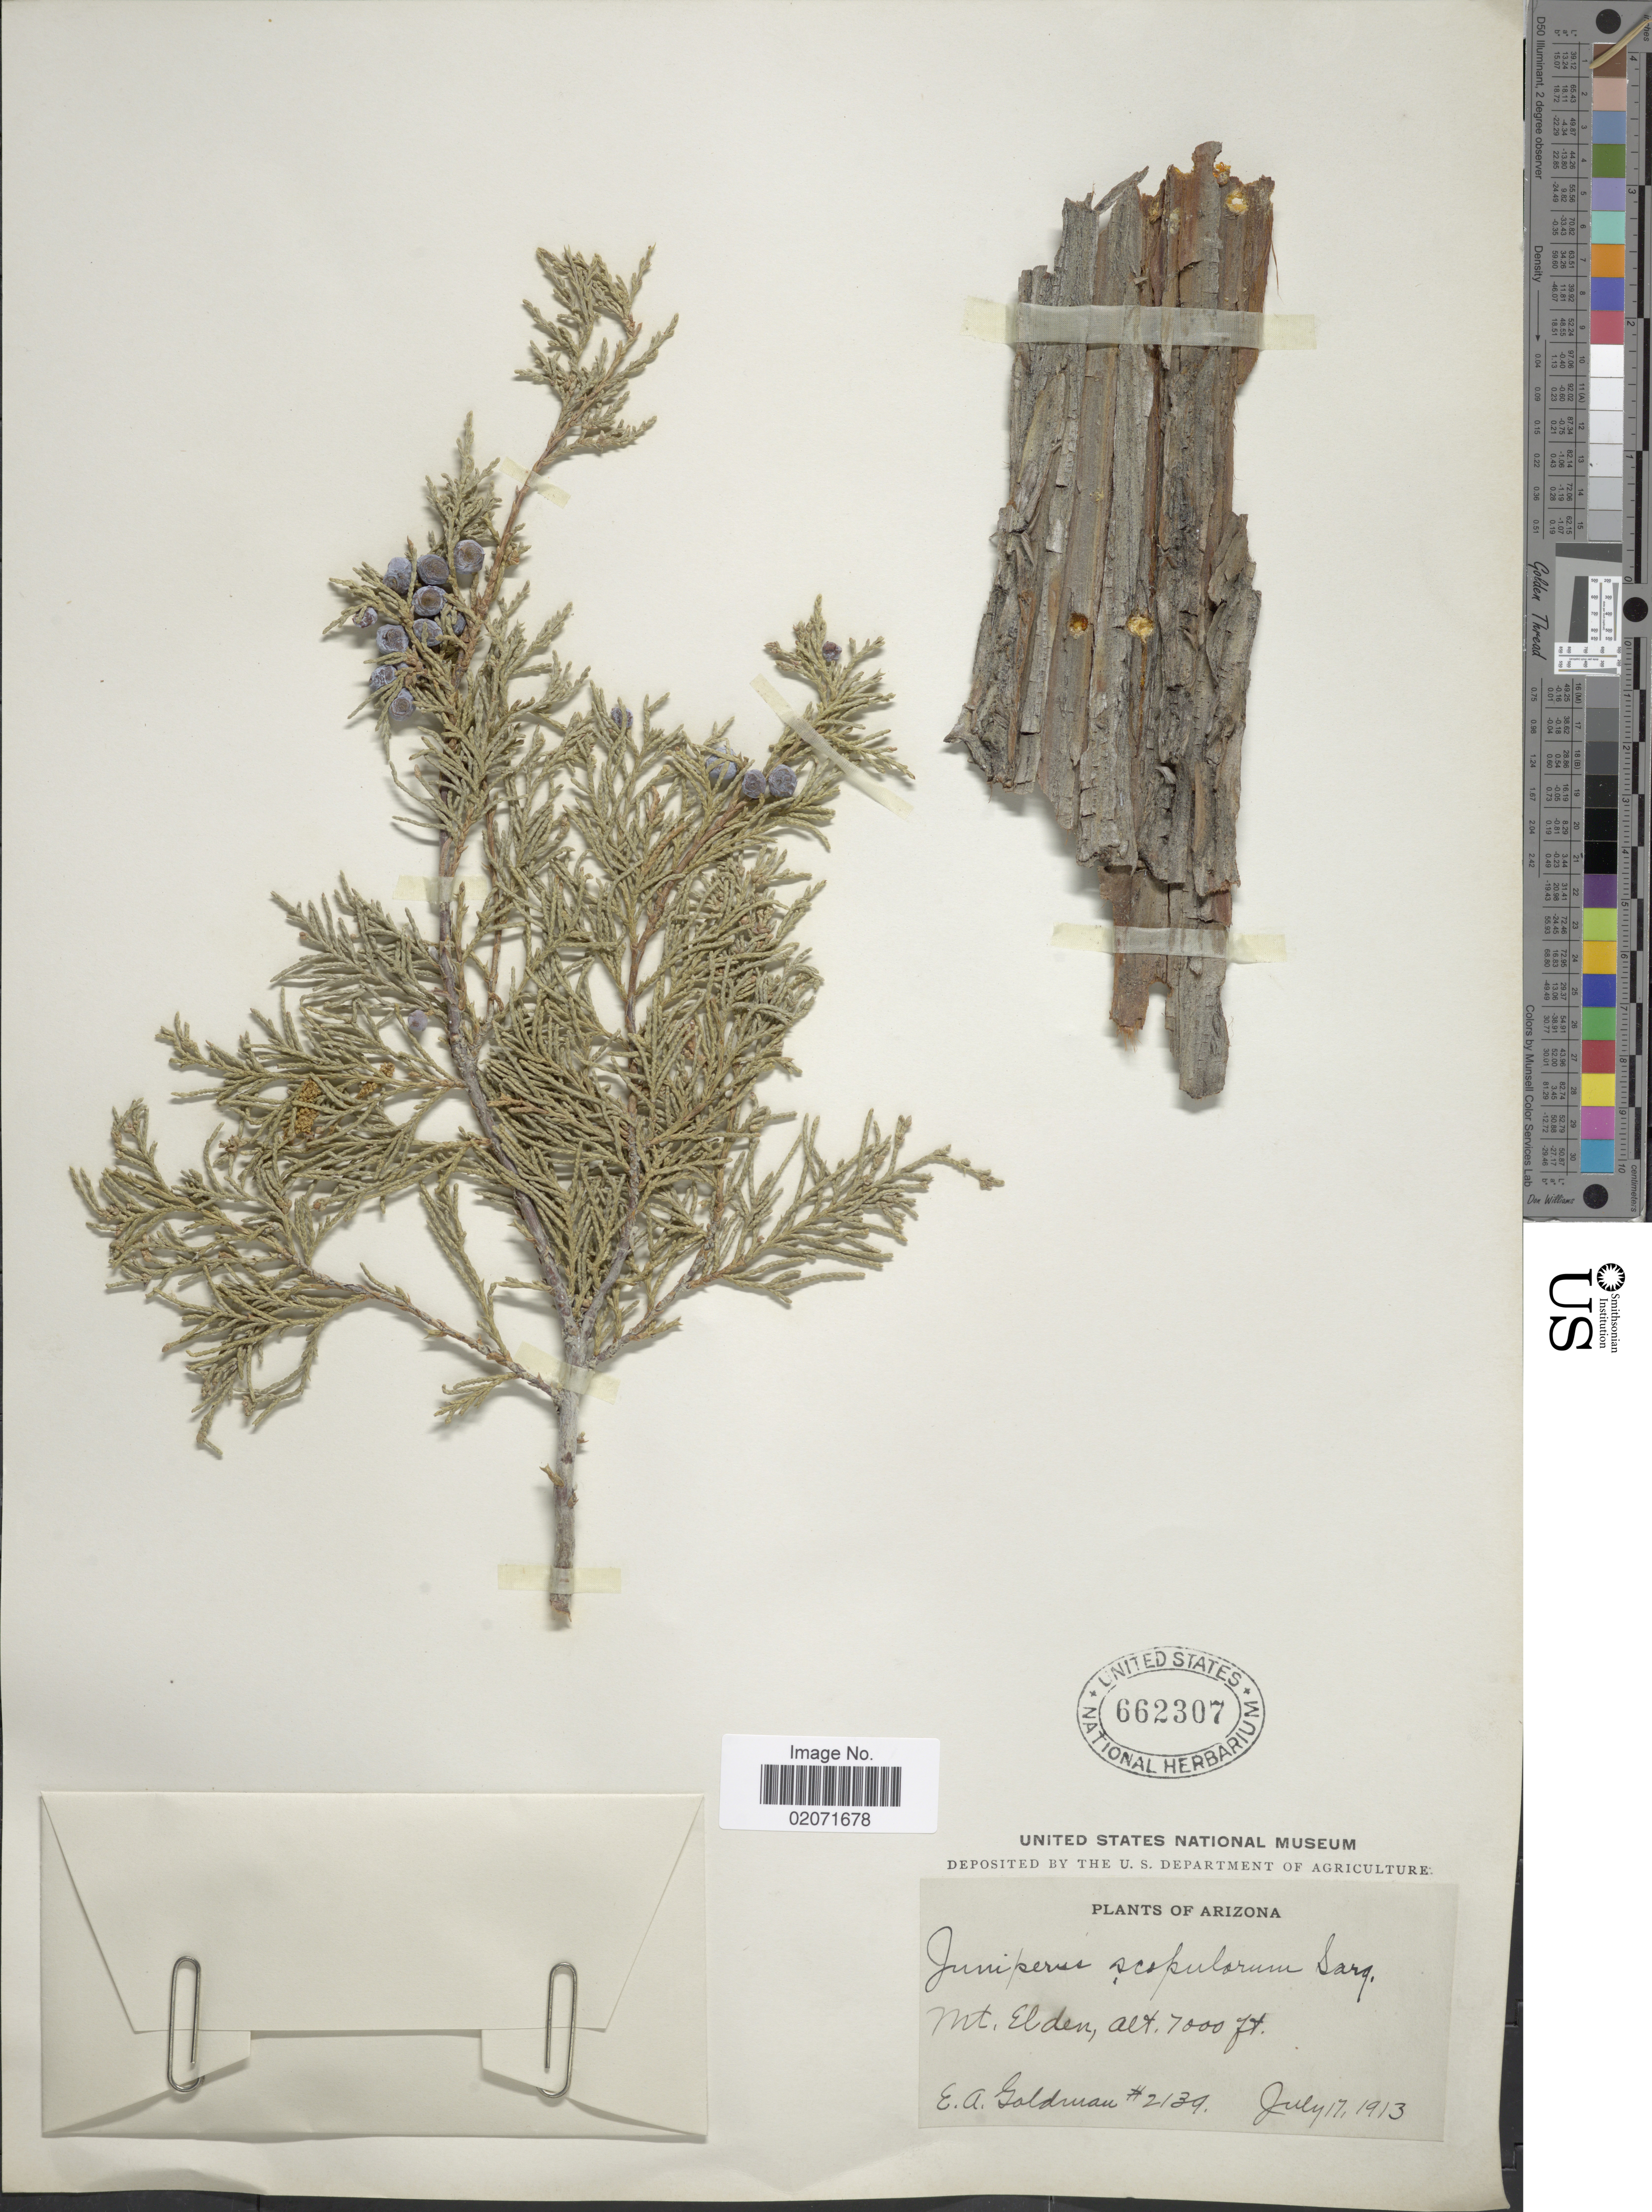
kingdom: Plantae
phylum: Tracheophyta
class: Pinopsida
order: Pinales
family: Cupressaceae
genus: Juniperus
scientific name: Juniperus scopulorum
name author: Sarg.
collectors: E. A. Goldman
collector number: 2139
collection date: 1913-07-17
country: United States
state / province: Arizona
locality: Mt. Elden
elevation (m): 2134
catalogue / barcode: US 662307